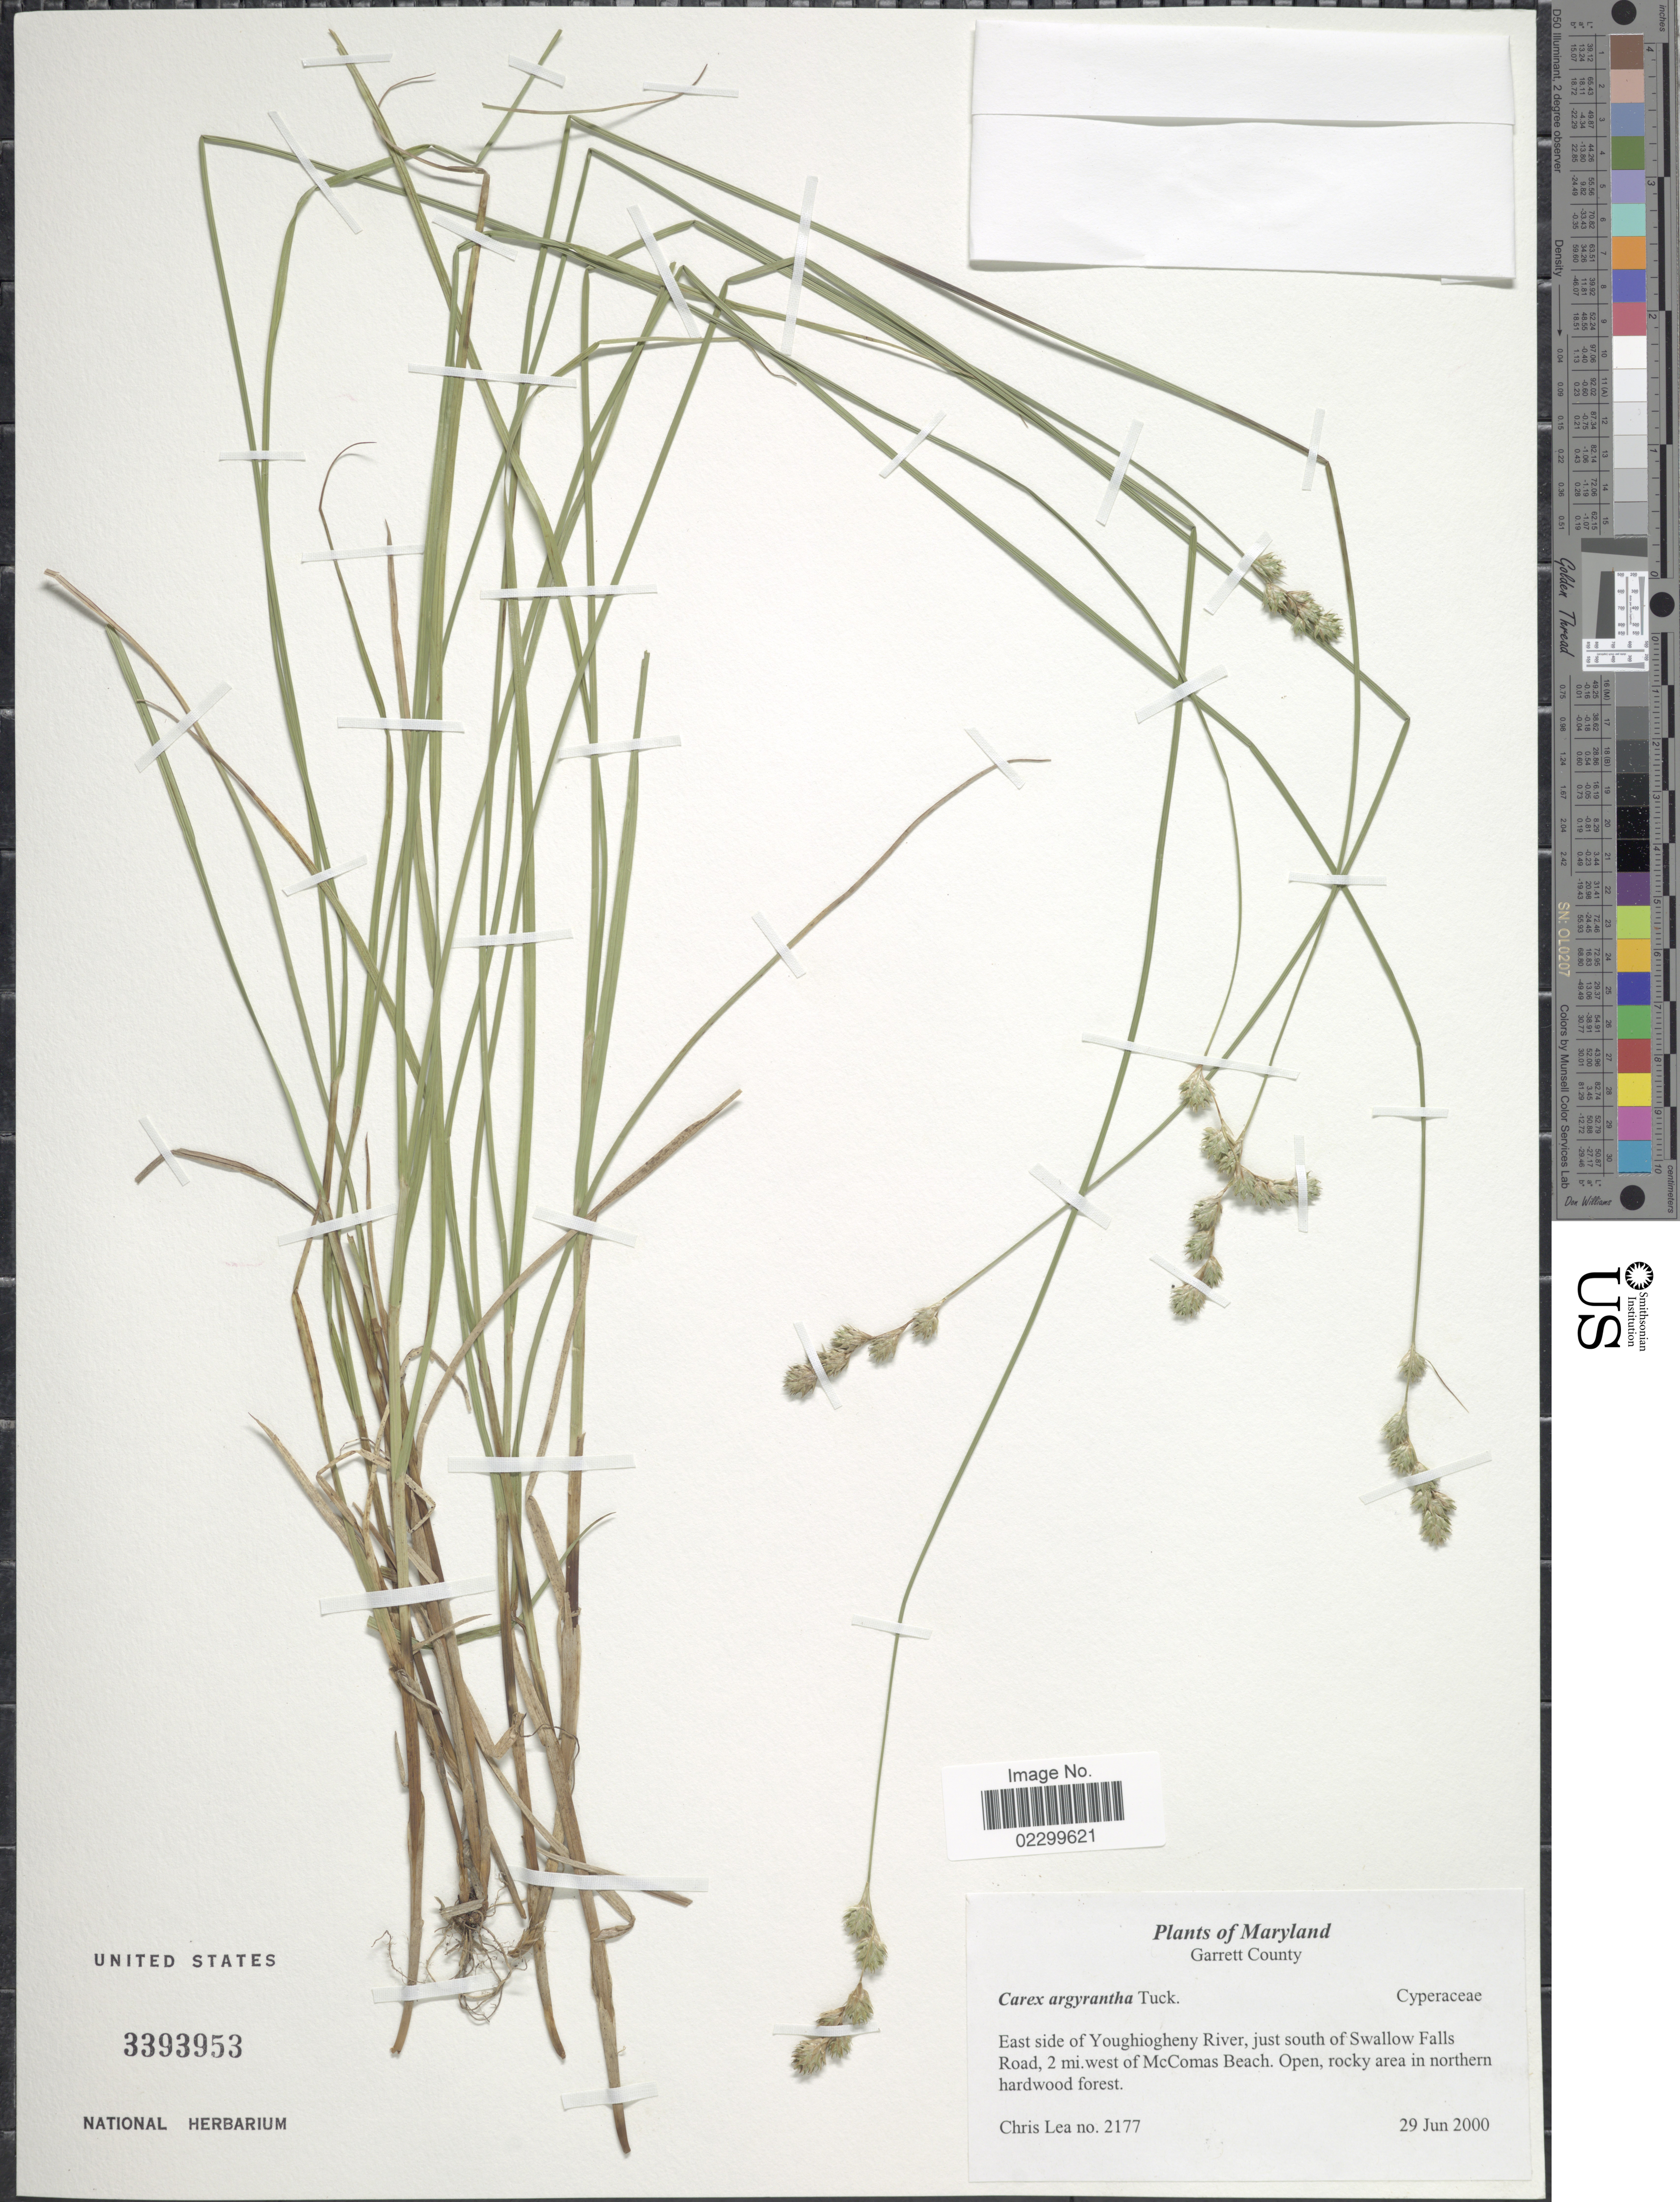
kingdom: Plantae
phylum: Tracheophyta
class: Liliopsida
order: Poales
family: Cyperaceae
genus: Carex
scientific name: Carex argyrantha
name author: Tuck. ex Boott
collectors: C. Lea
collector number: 2177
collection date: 2000-06-29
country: United States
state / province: Maryland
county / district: Garrett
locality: Garrett County, east side of Youghiogheny River, just south of Swallow Falls Road, 2 mi. west of McComas Beach, open, rocky area in northern hardwood forest.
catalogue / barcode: US 3393953